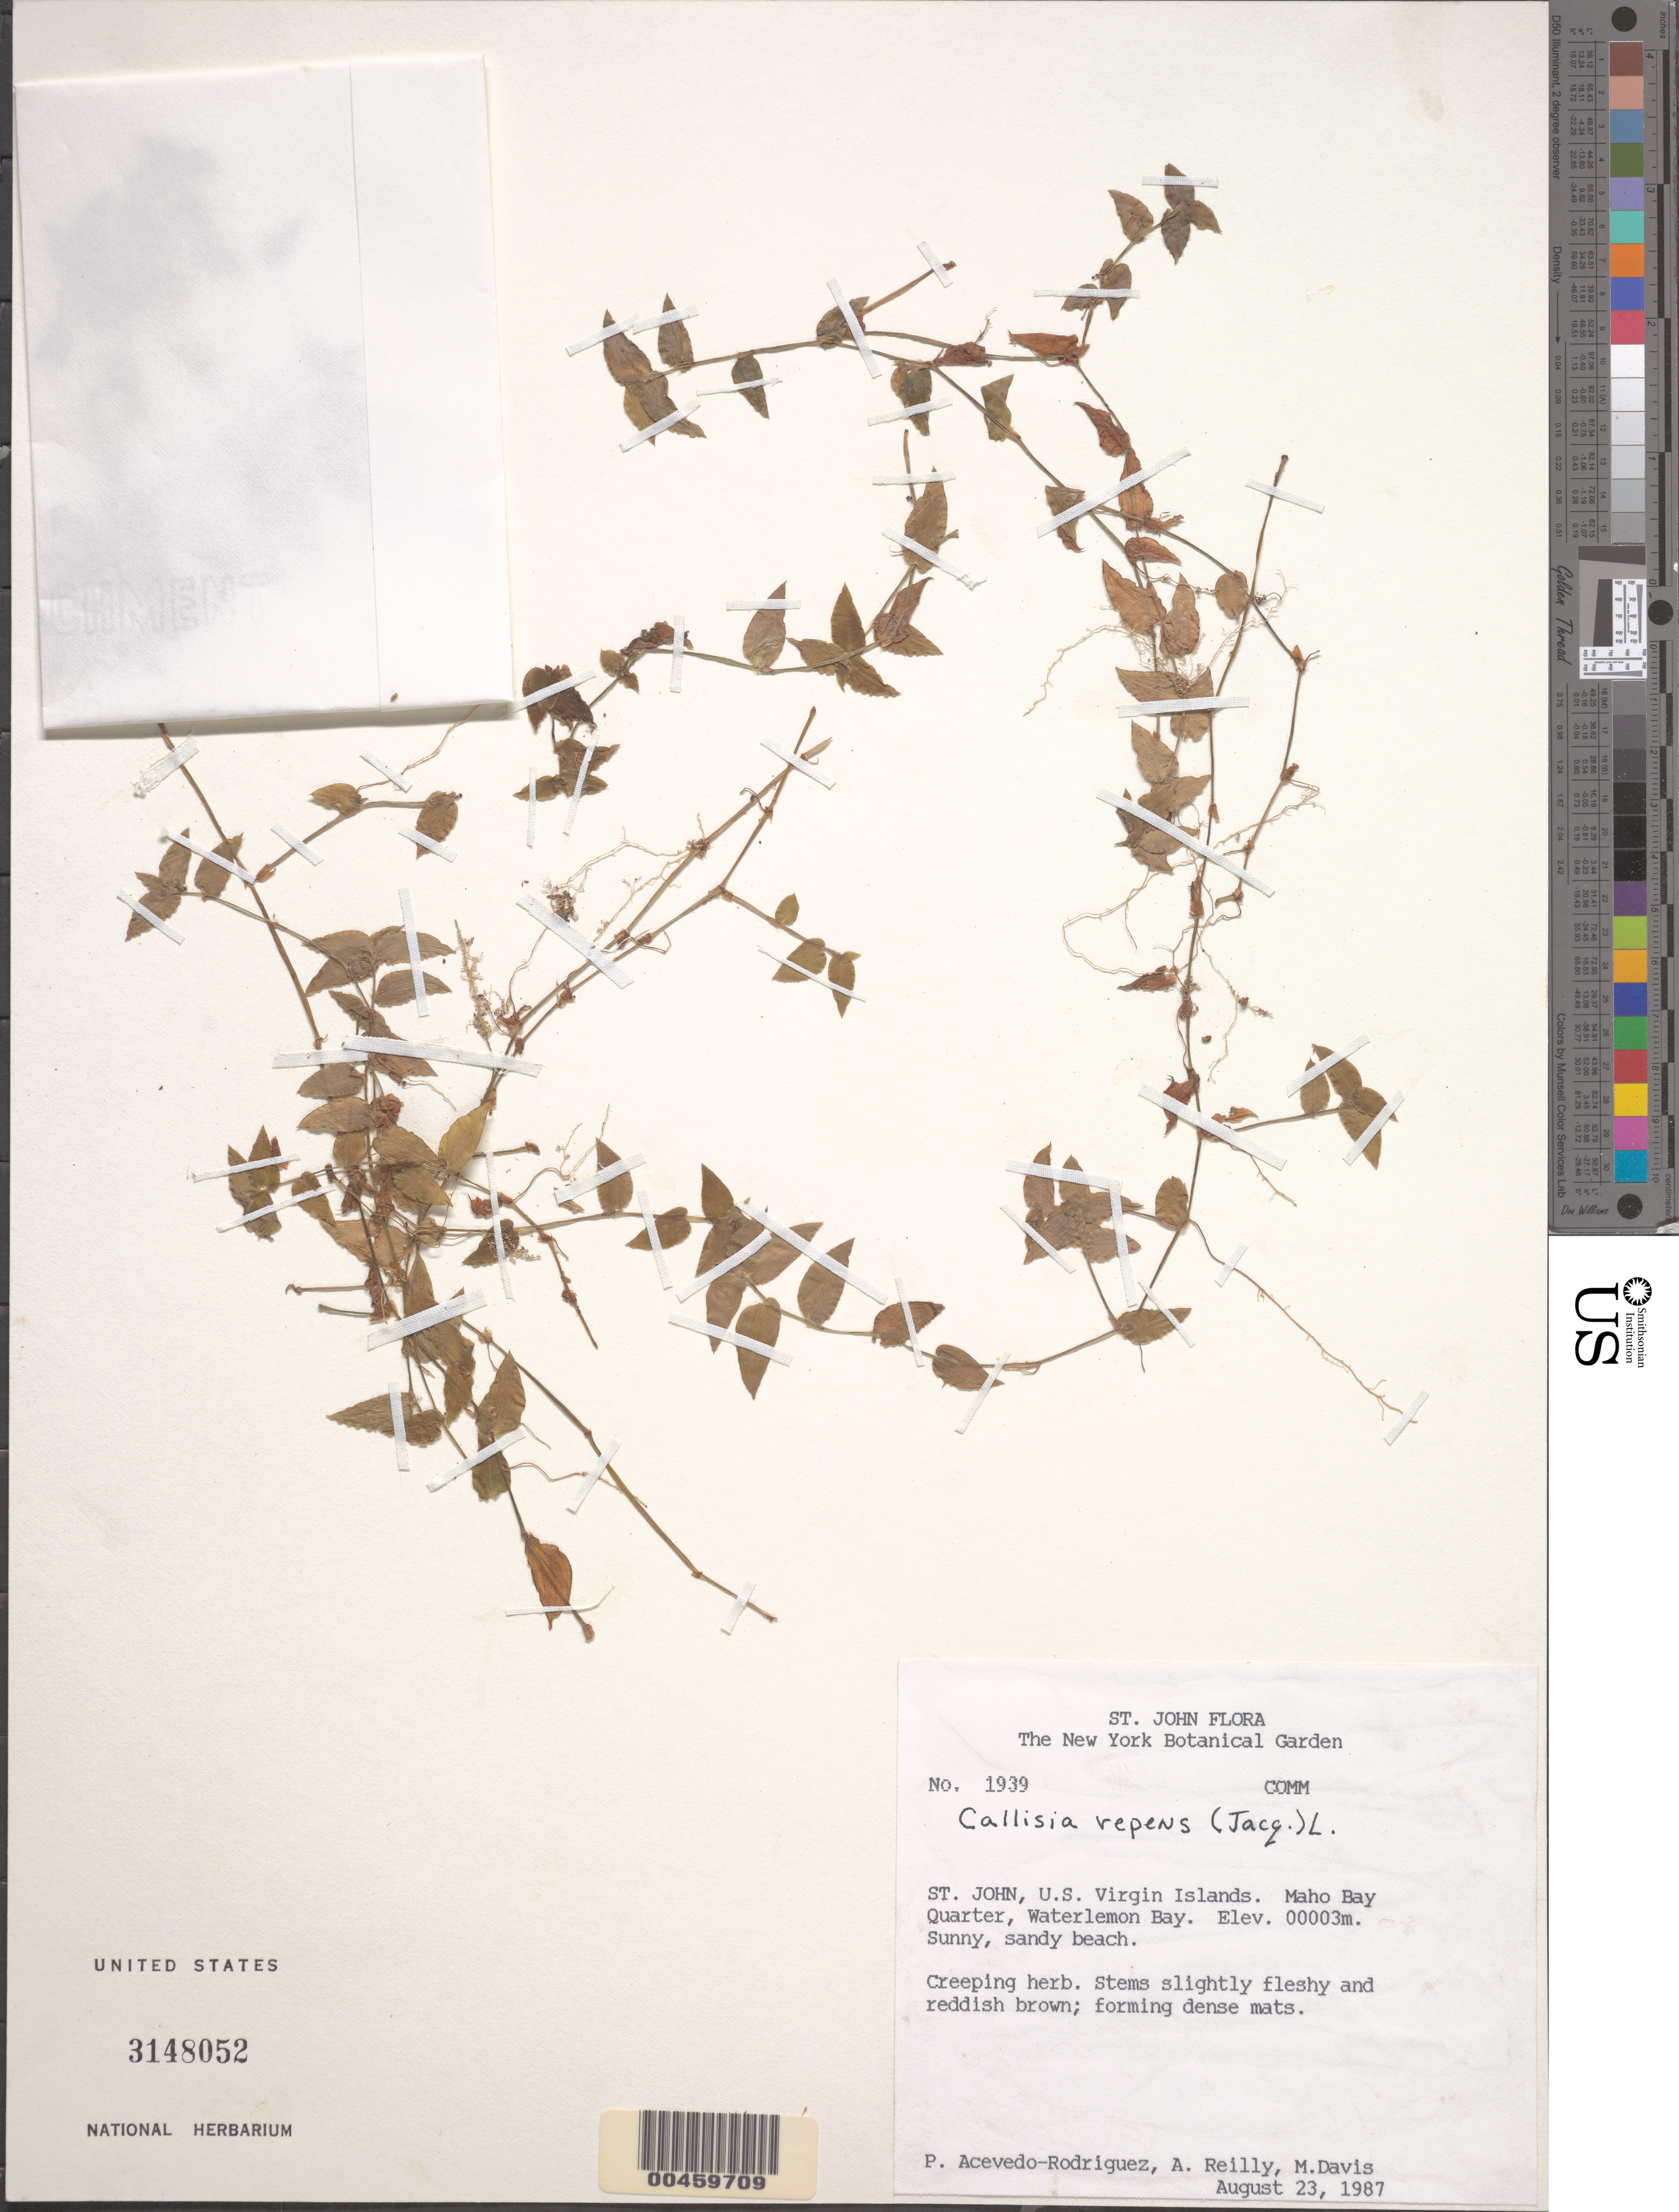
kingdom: Plantae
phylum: Tracheophyta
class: Liliopsida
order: Commelinales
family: Commelinaceae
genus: Callisia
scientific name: Callisia repens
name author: (Jacq.) L.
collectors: P. Acevedo-Rodr., A. Reilly & M. Davis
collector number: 1939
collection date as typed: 23 Aug 1987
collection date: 1987-08-23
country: U.S. Virgin Islands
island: St. John Island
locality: Maho bay quarter, waterlemon bay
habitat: Sunny, sandy beach.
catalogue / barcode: US 3148052